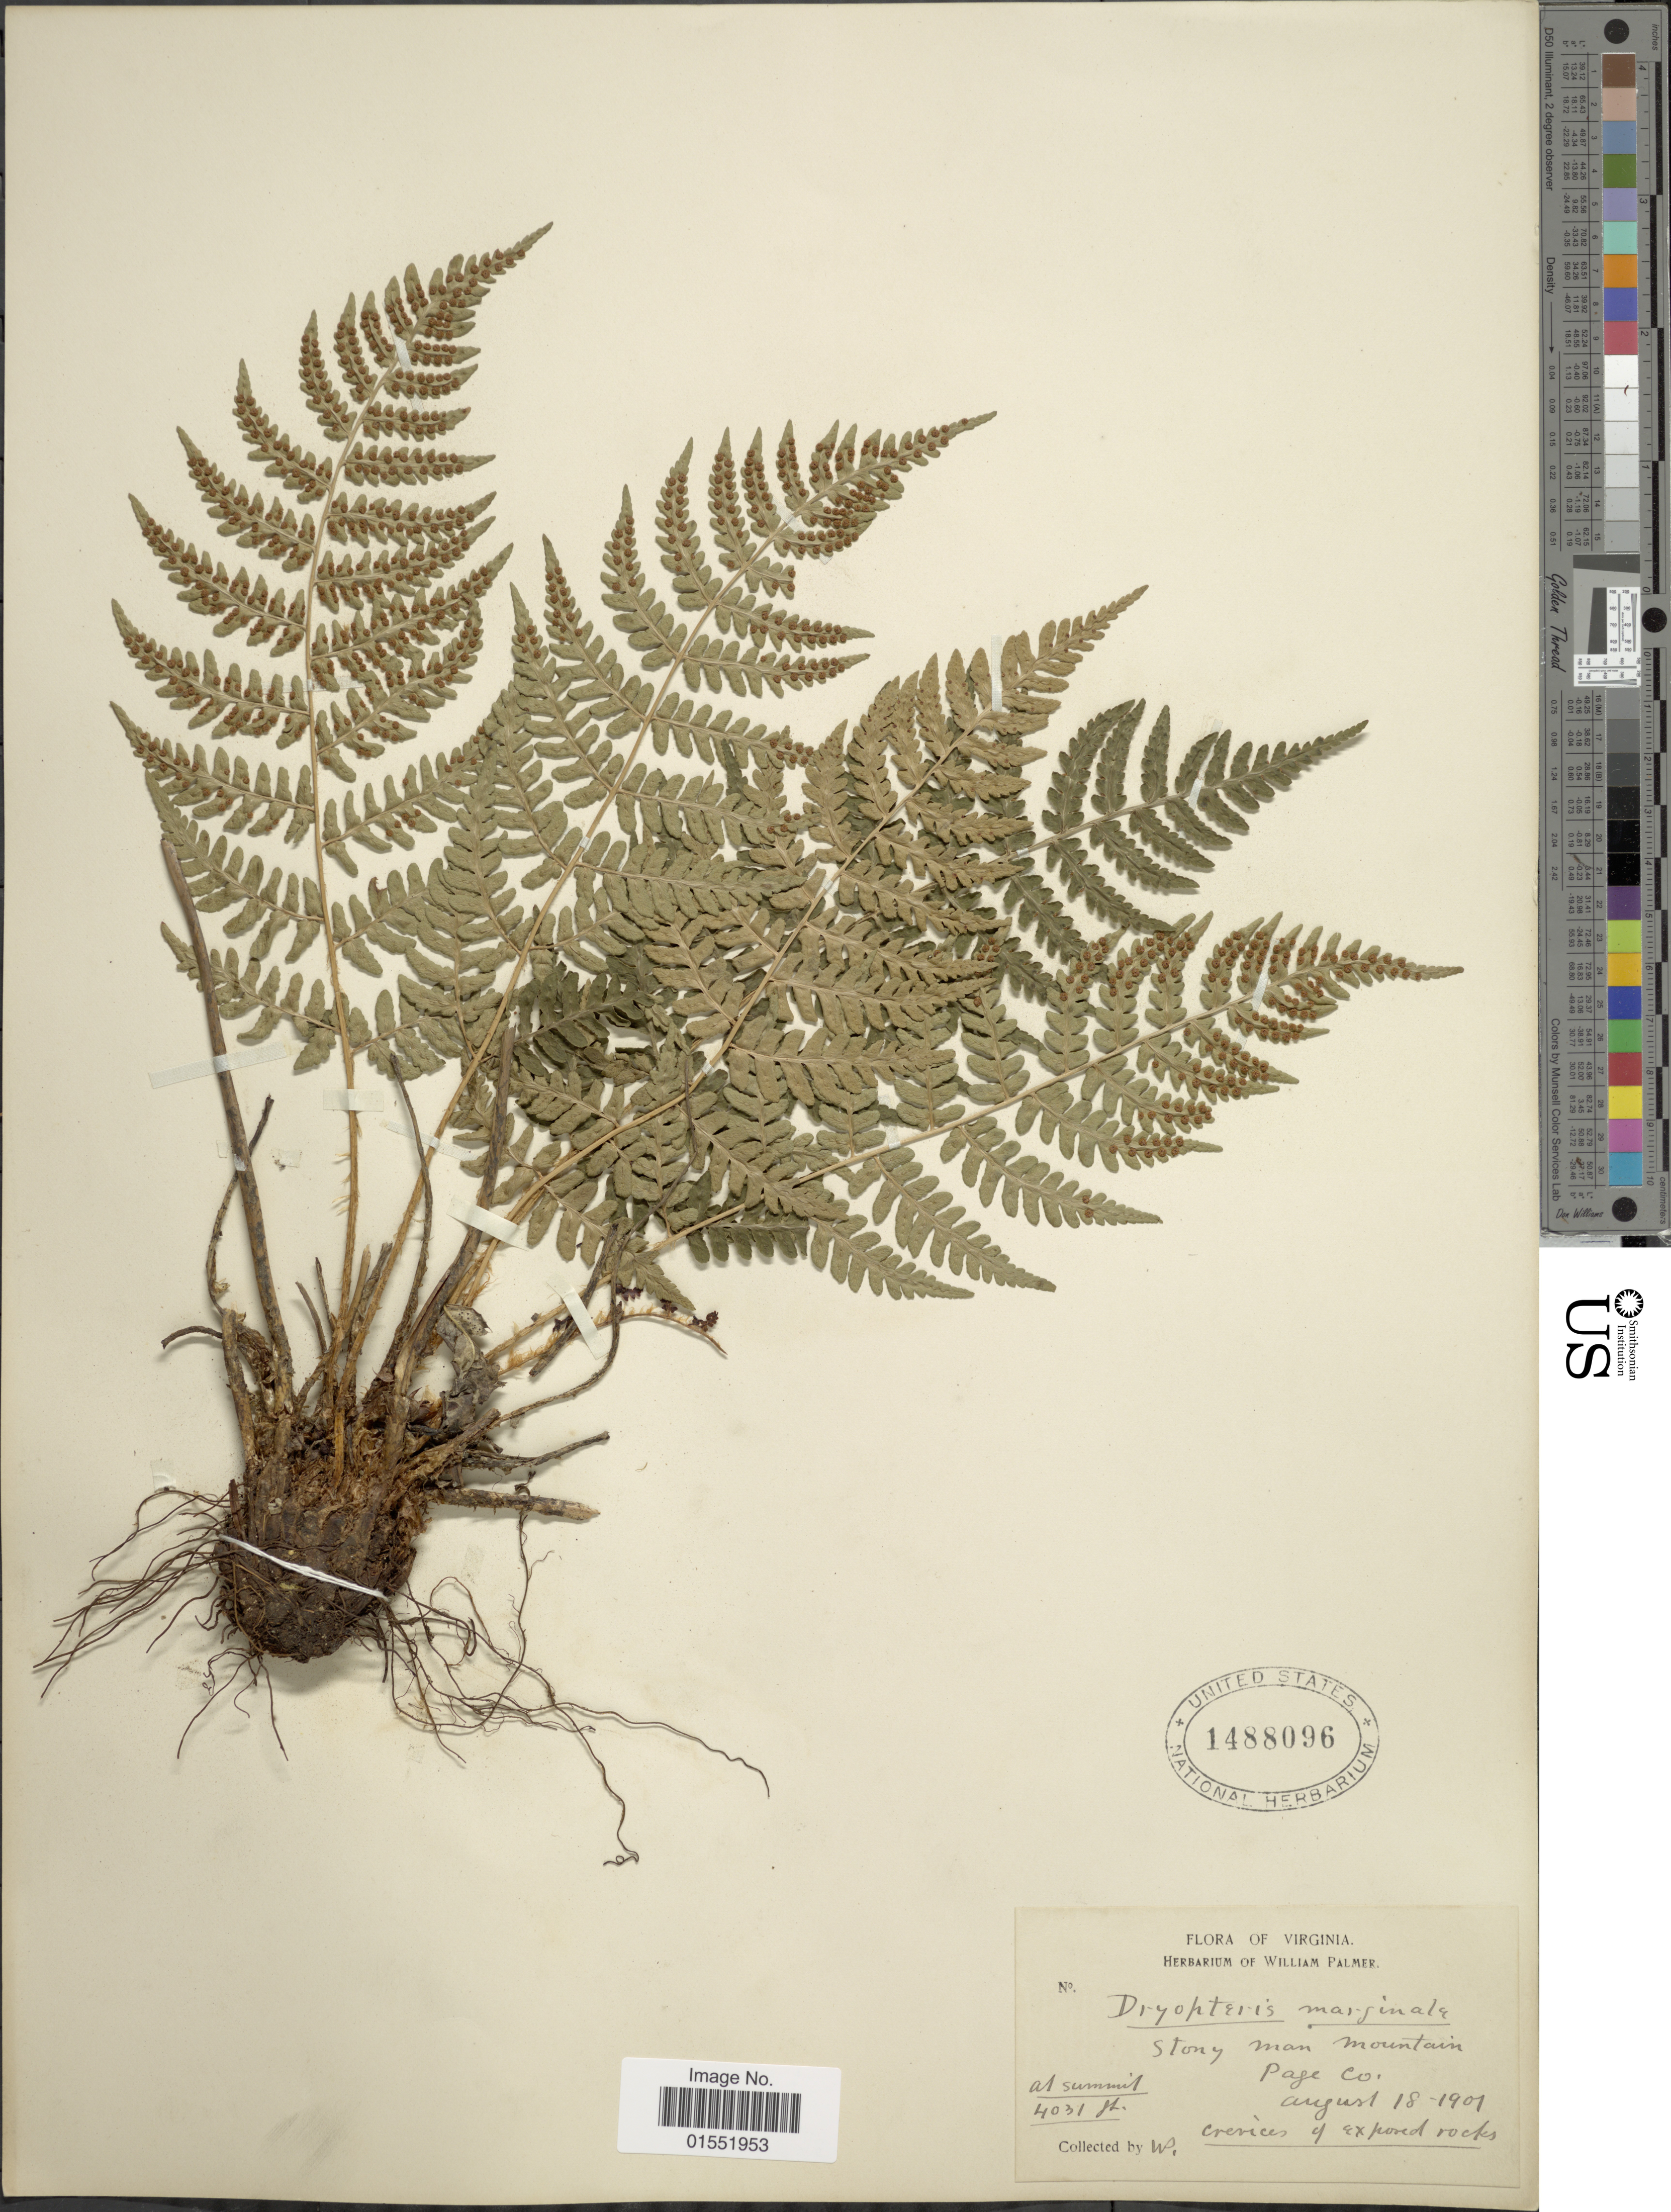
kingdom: Plantae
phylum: Tracheophyta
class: Polypodiopsida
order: Polypodiales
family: Dryopteridaceae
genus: Dryopteris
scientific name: Dryopteris marginalis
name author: (L.) A. Gray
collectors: W. Palmer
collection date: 1901-08-18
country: United States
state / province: Virginia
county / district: Page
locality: Stony Man Mountain. Page Co. At summit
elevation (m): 1229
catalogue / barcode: US 1488096